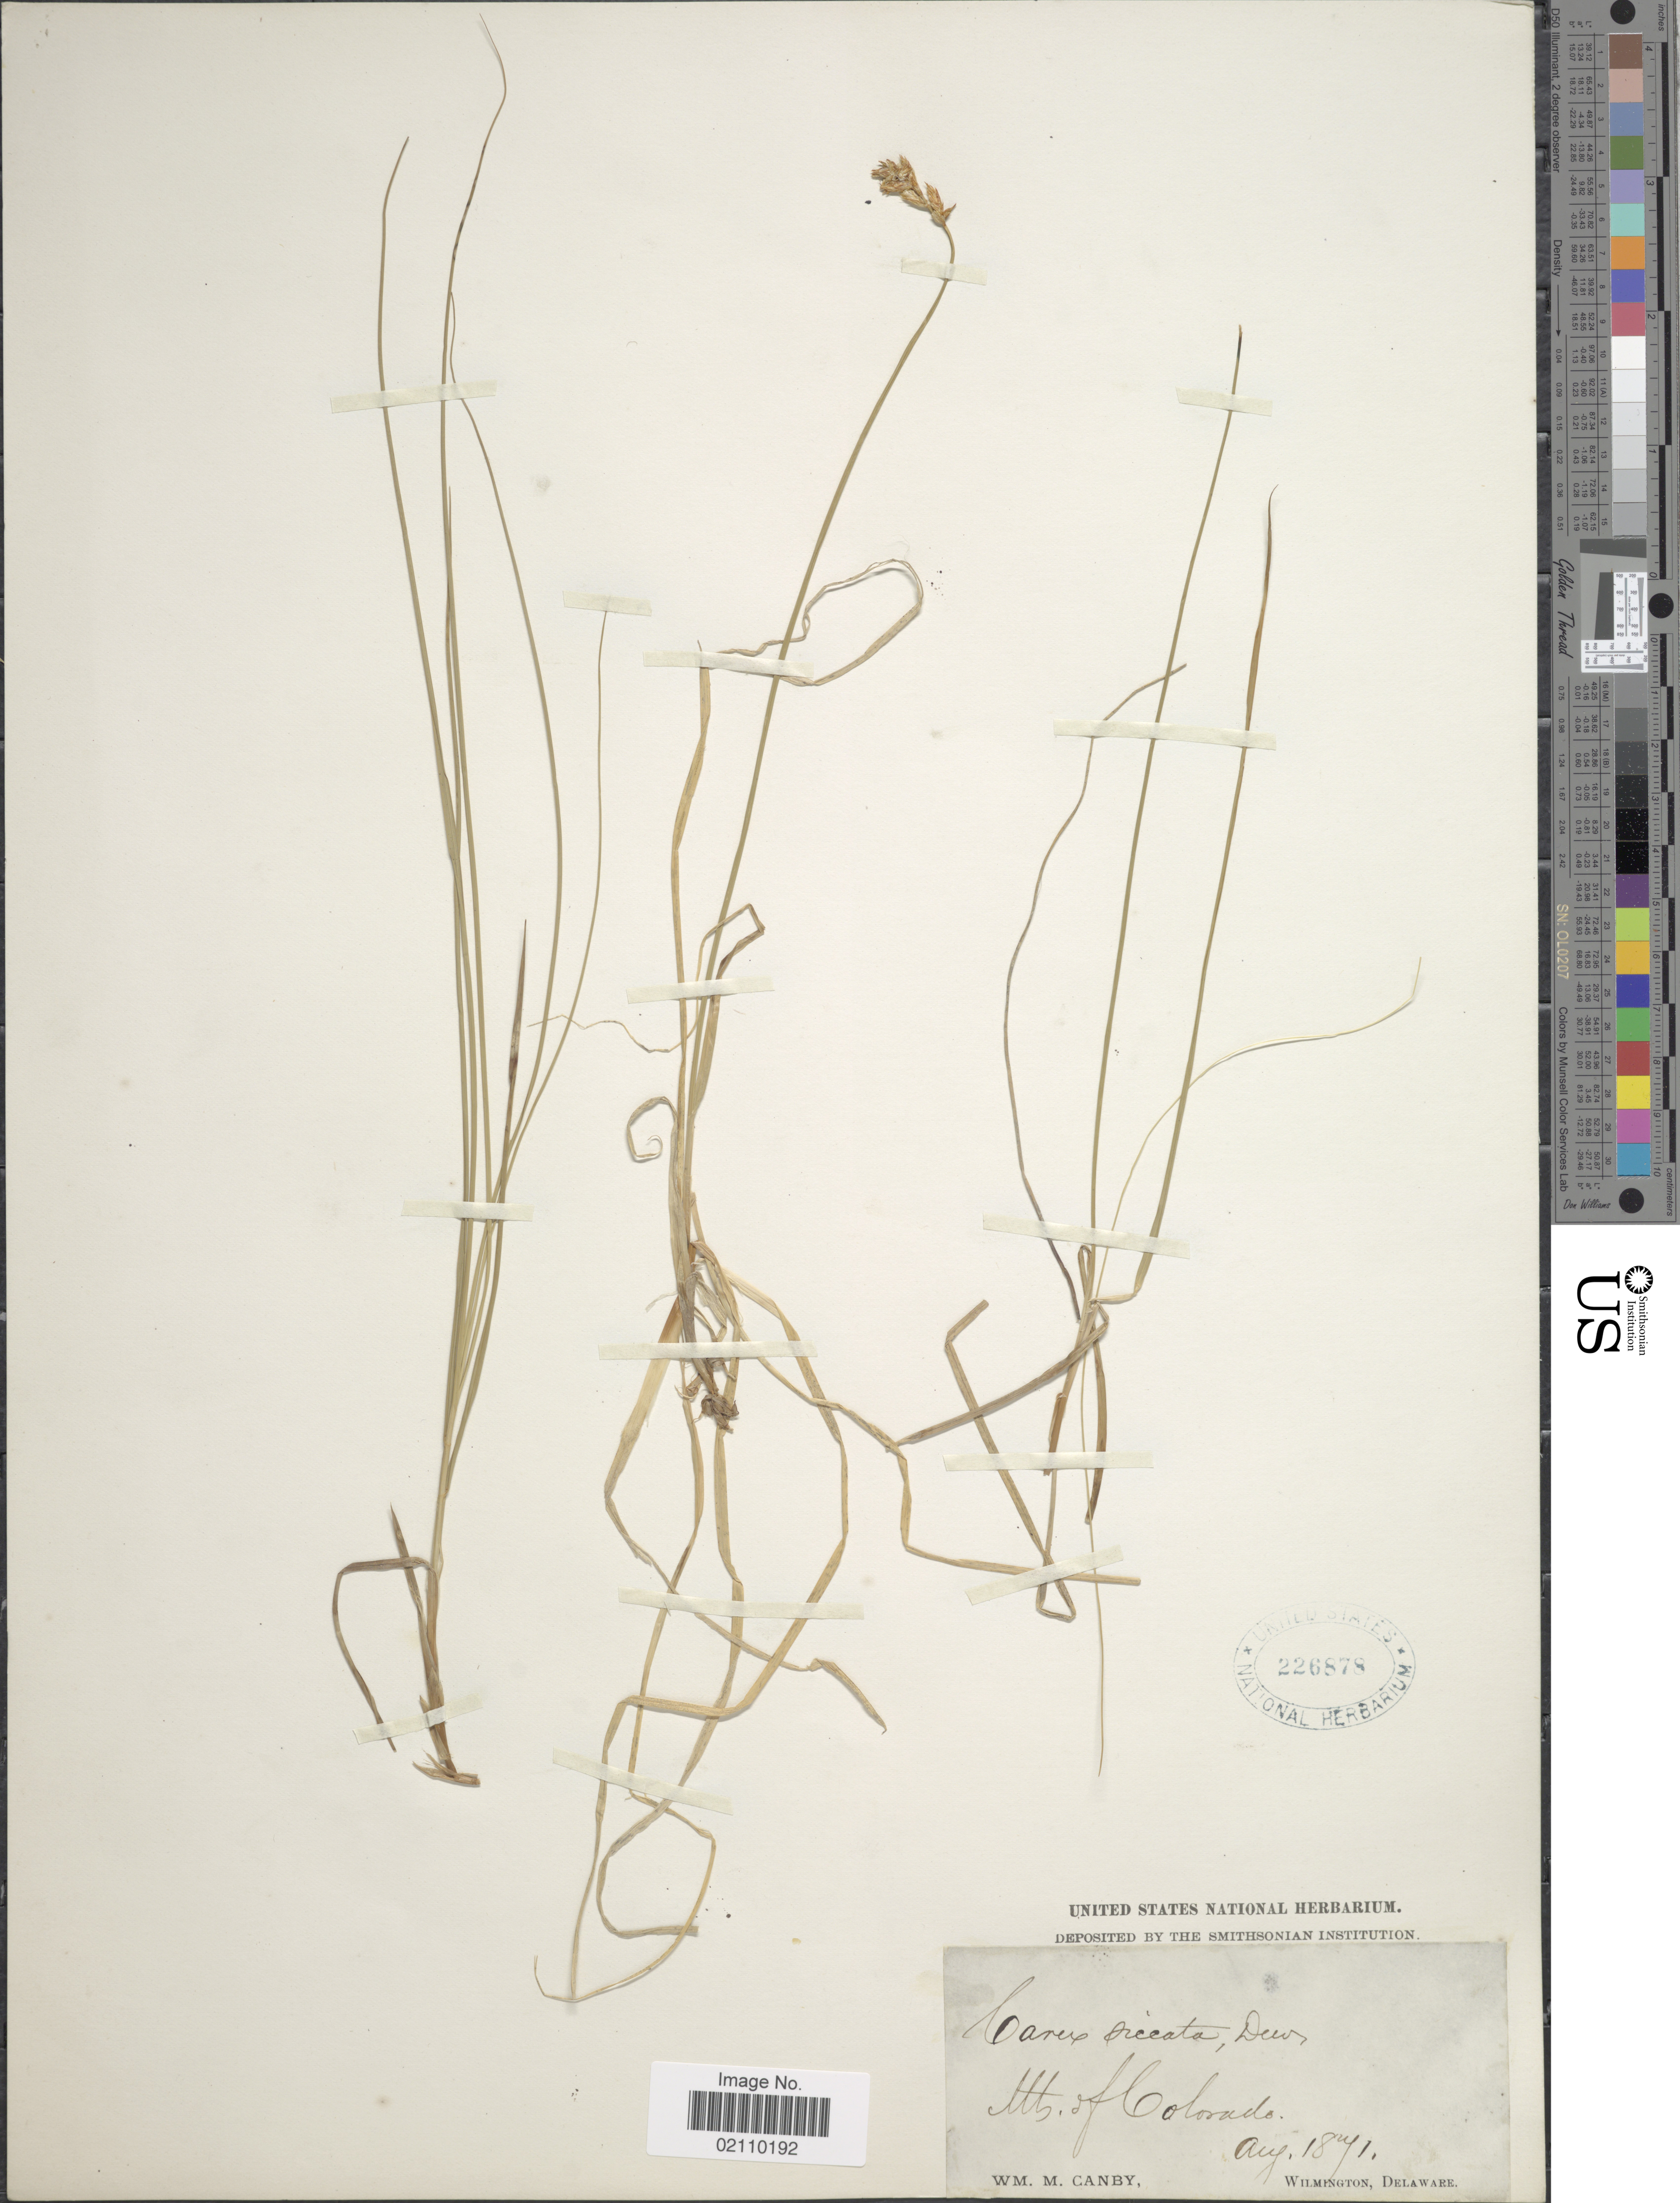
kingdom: Plantae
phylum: Tracheophyta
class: Liliopsida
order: Poales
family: Cyperaceae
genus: Carex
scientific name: Carex siccata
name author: Dewey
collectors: W. M. Canby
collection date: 1871-08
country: United States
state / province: Colorado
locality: Mts. of Colorado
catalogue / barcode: US 226878